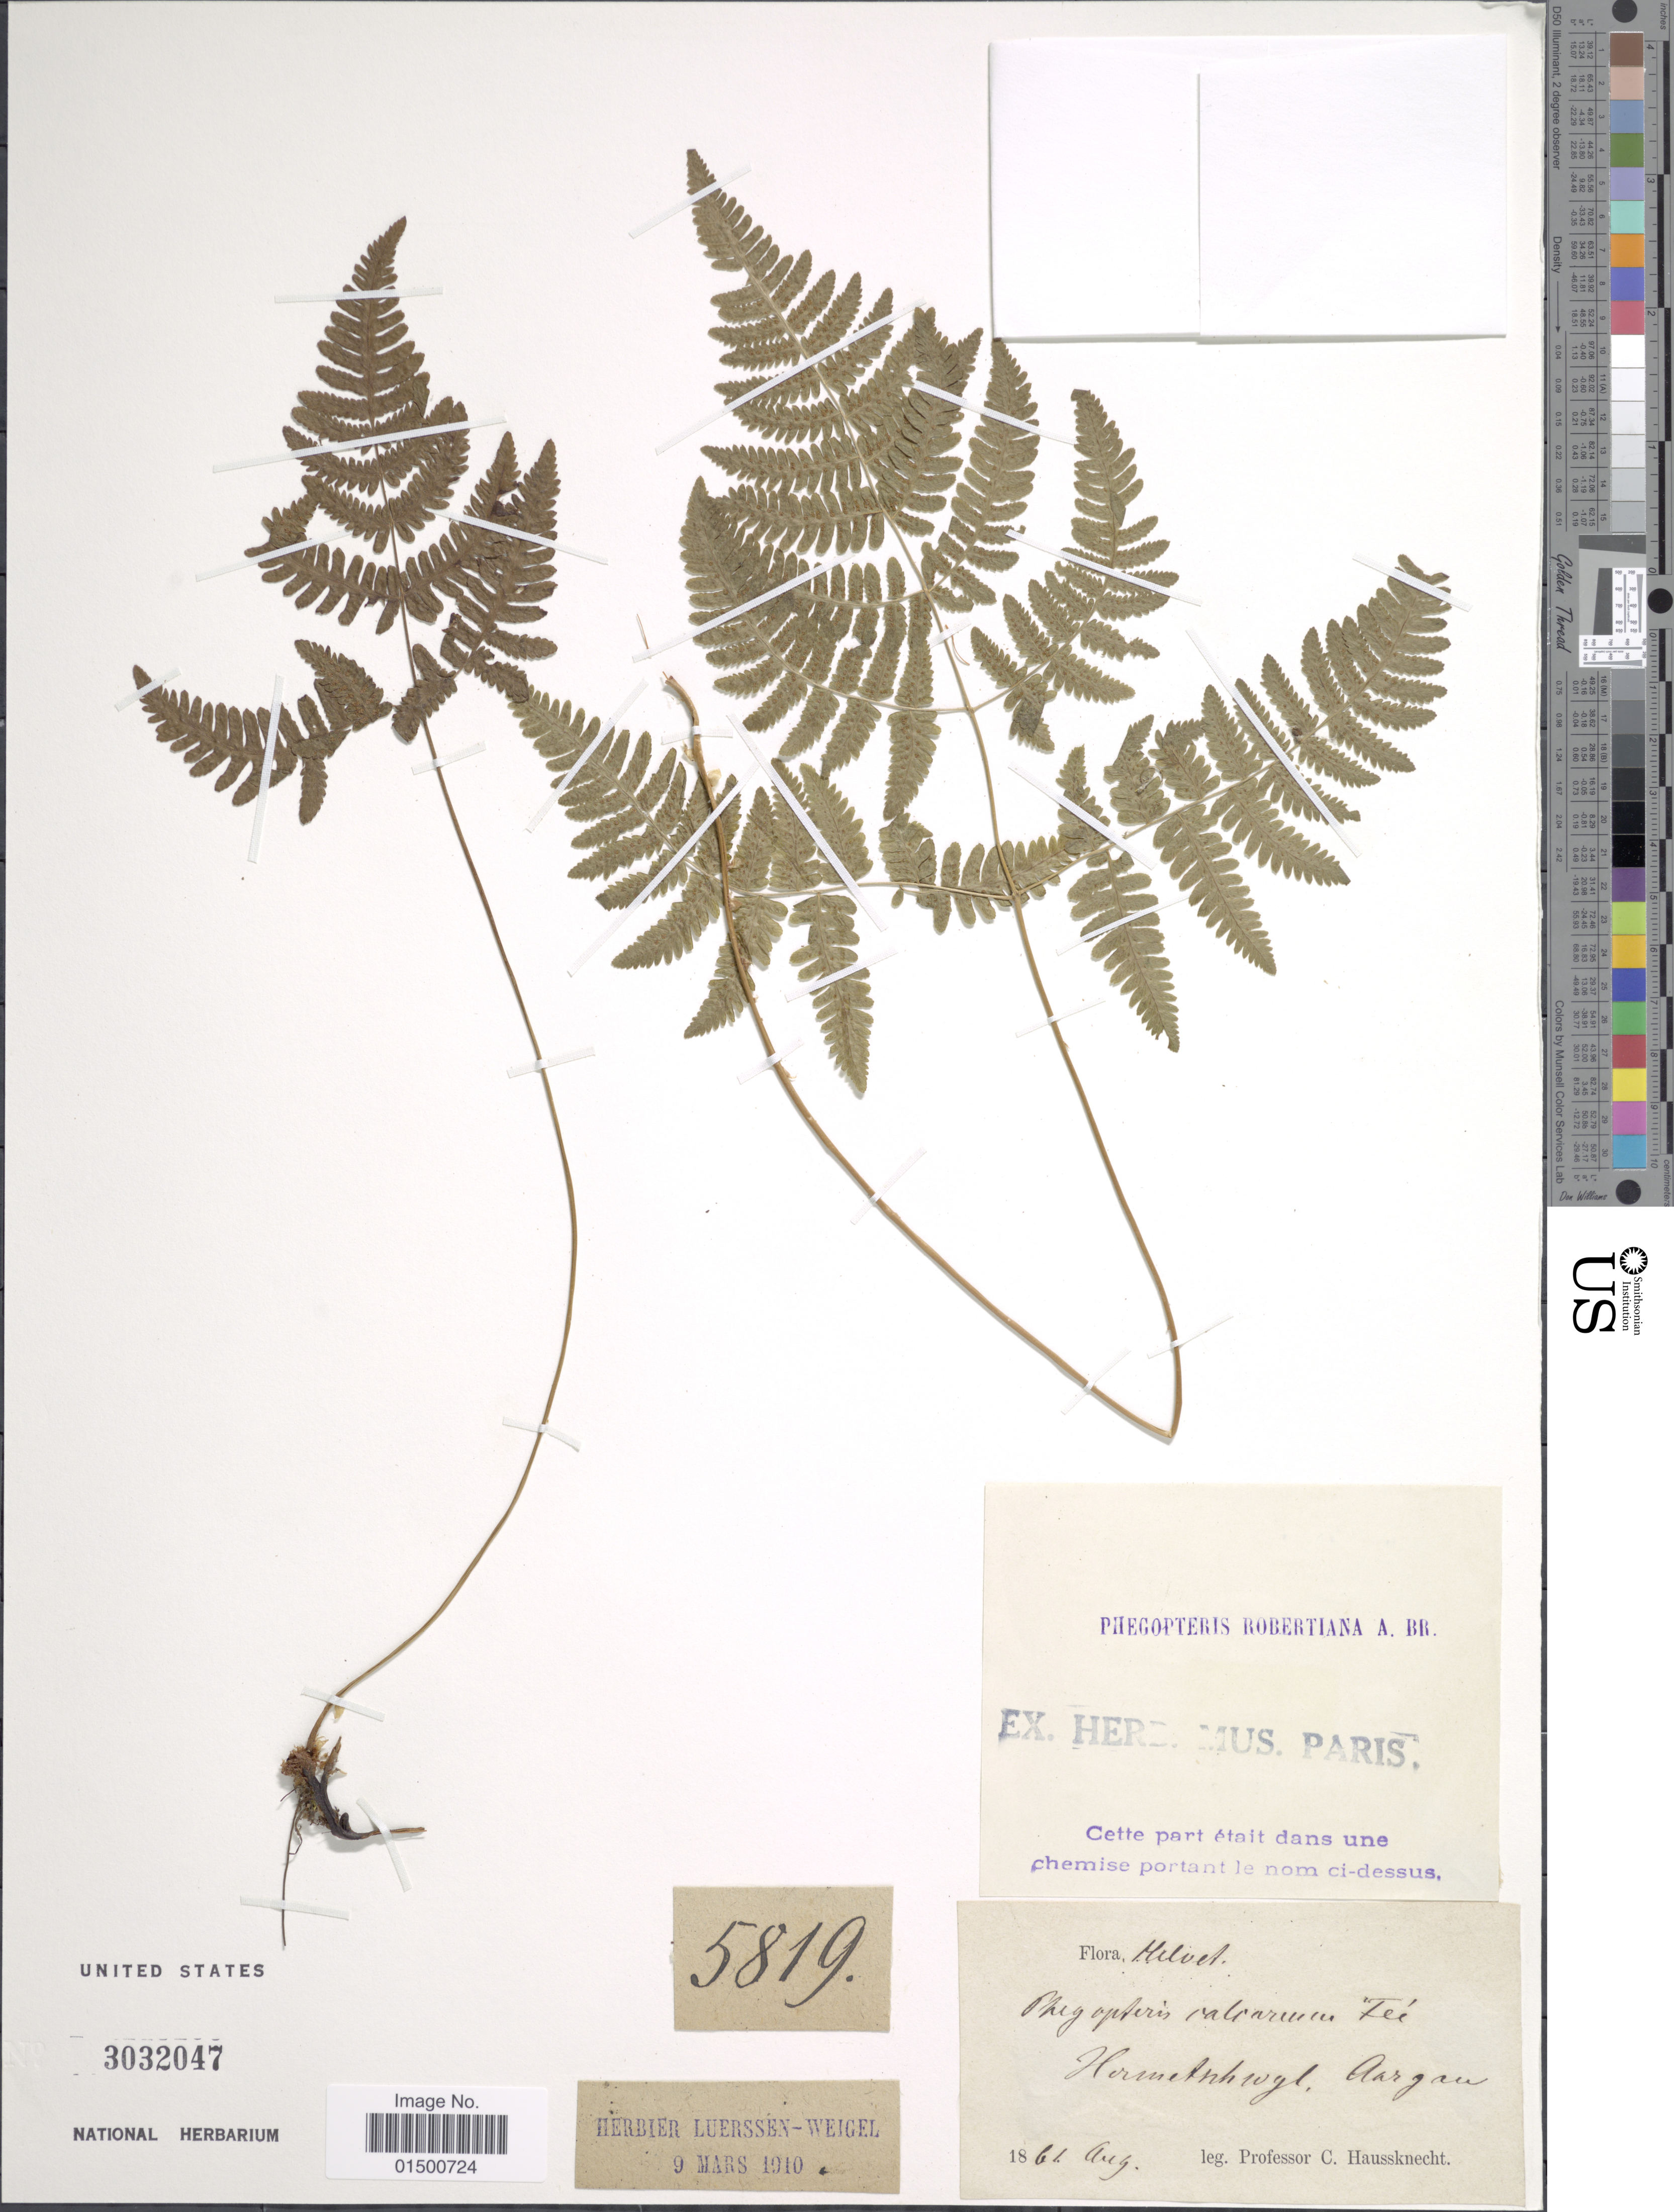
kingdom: Plantae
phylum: Tracheophyta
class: Polypodiopsida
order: Polypodiales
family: Cystopteridaceae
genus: Gymnocarpium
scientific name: Gymnocarpium robertianum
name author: (Hoffm.) Newman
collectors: H. Haussknecht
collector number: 5819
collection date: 1861-08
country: Switzerland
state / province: Aargau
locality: Helvet, Hermetschwil, Aargau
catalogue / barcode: US 3032047